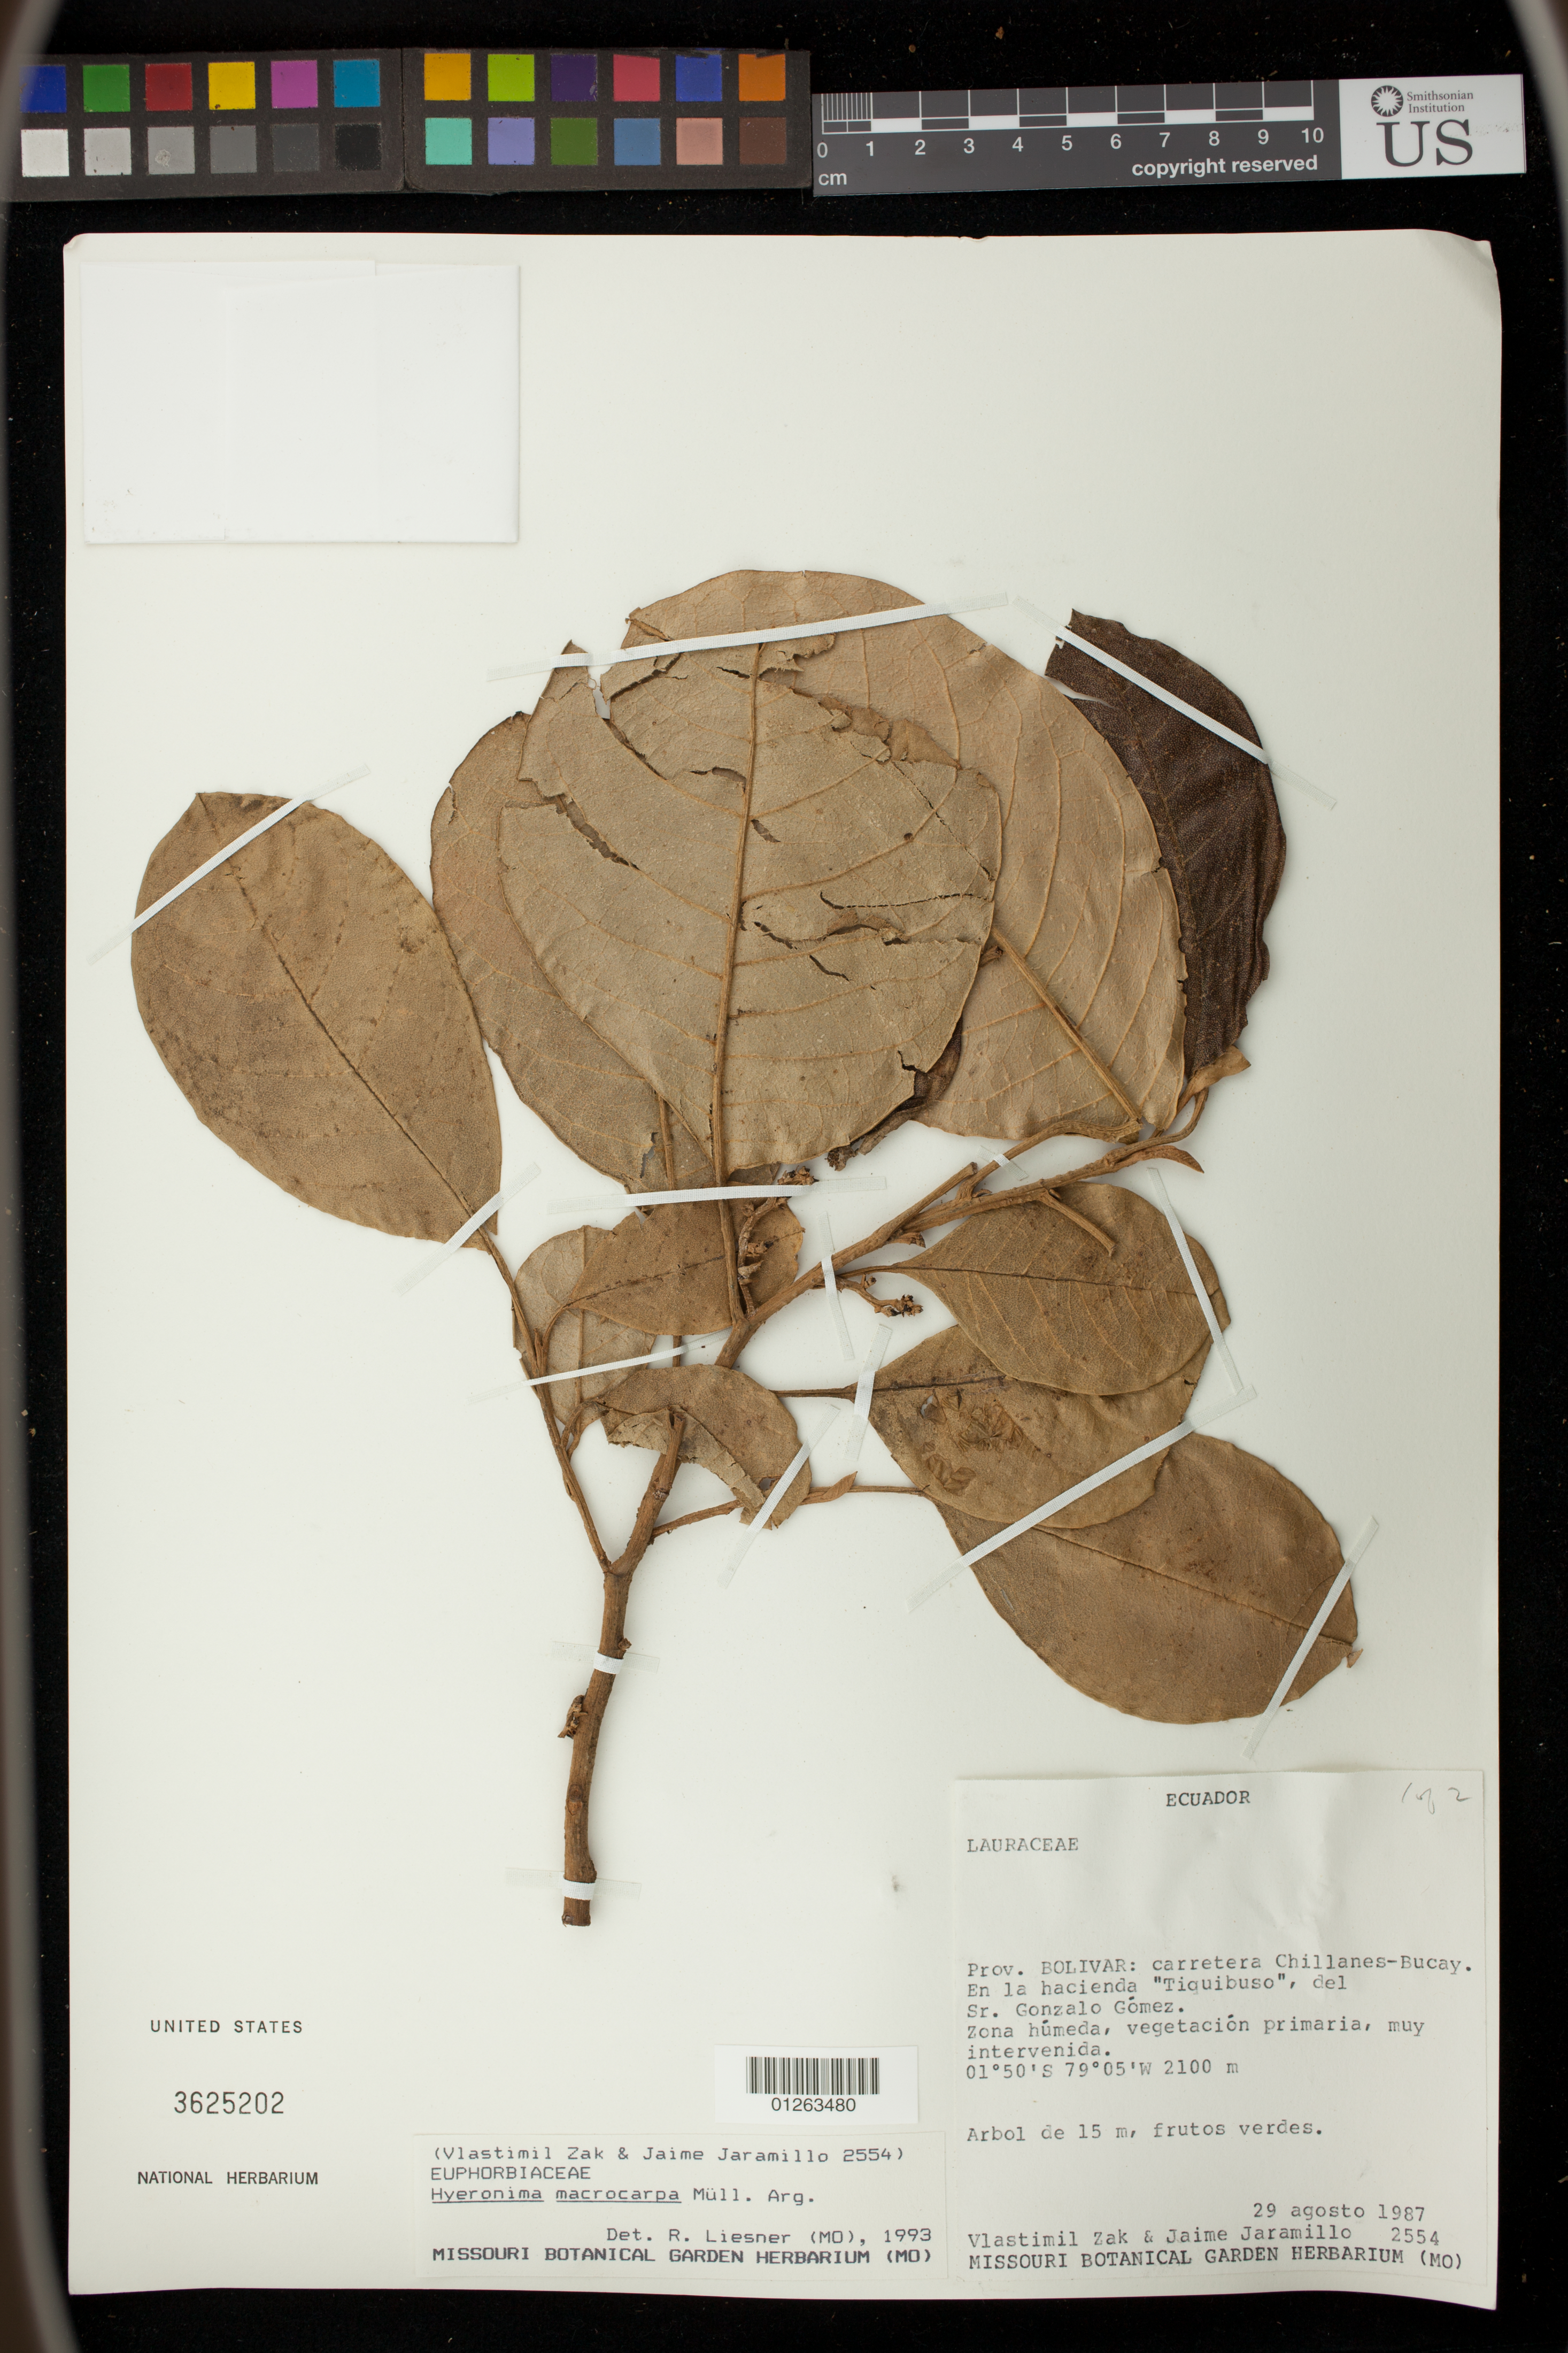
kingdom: Plantae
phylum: Tracheophyta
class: Magnoliopsida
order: Malpighiales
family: Phyllanthaceae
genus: Hieronyma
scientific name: Hieronyma macrocarpa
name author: (Müll. Arg.) Pax & K. Hoffm.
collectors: V. Zak & R. Jaramillo M.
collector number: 2554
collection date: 1987-08-29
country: Ecuador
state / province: Bolivar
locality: Carretera Chillanes-Bucay. En la haciends "Tiquibuso", del Sr. Gonzalo Gomez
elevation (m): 2100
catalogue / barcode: US 3625202